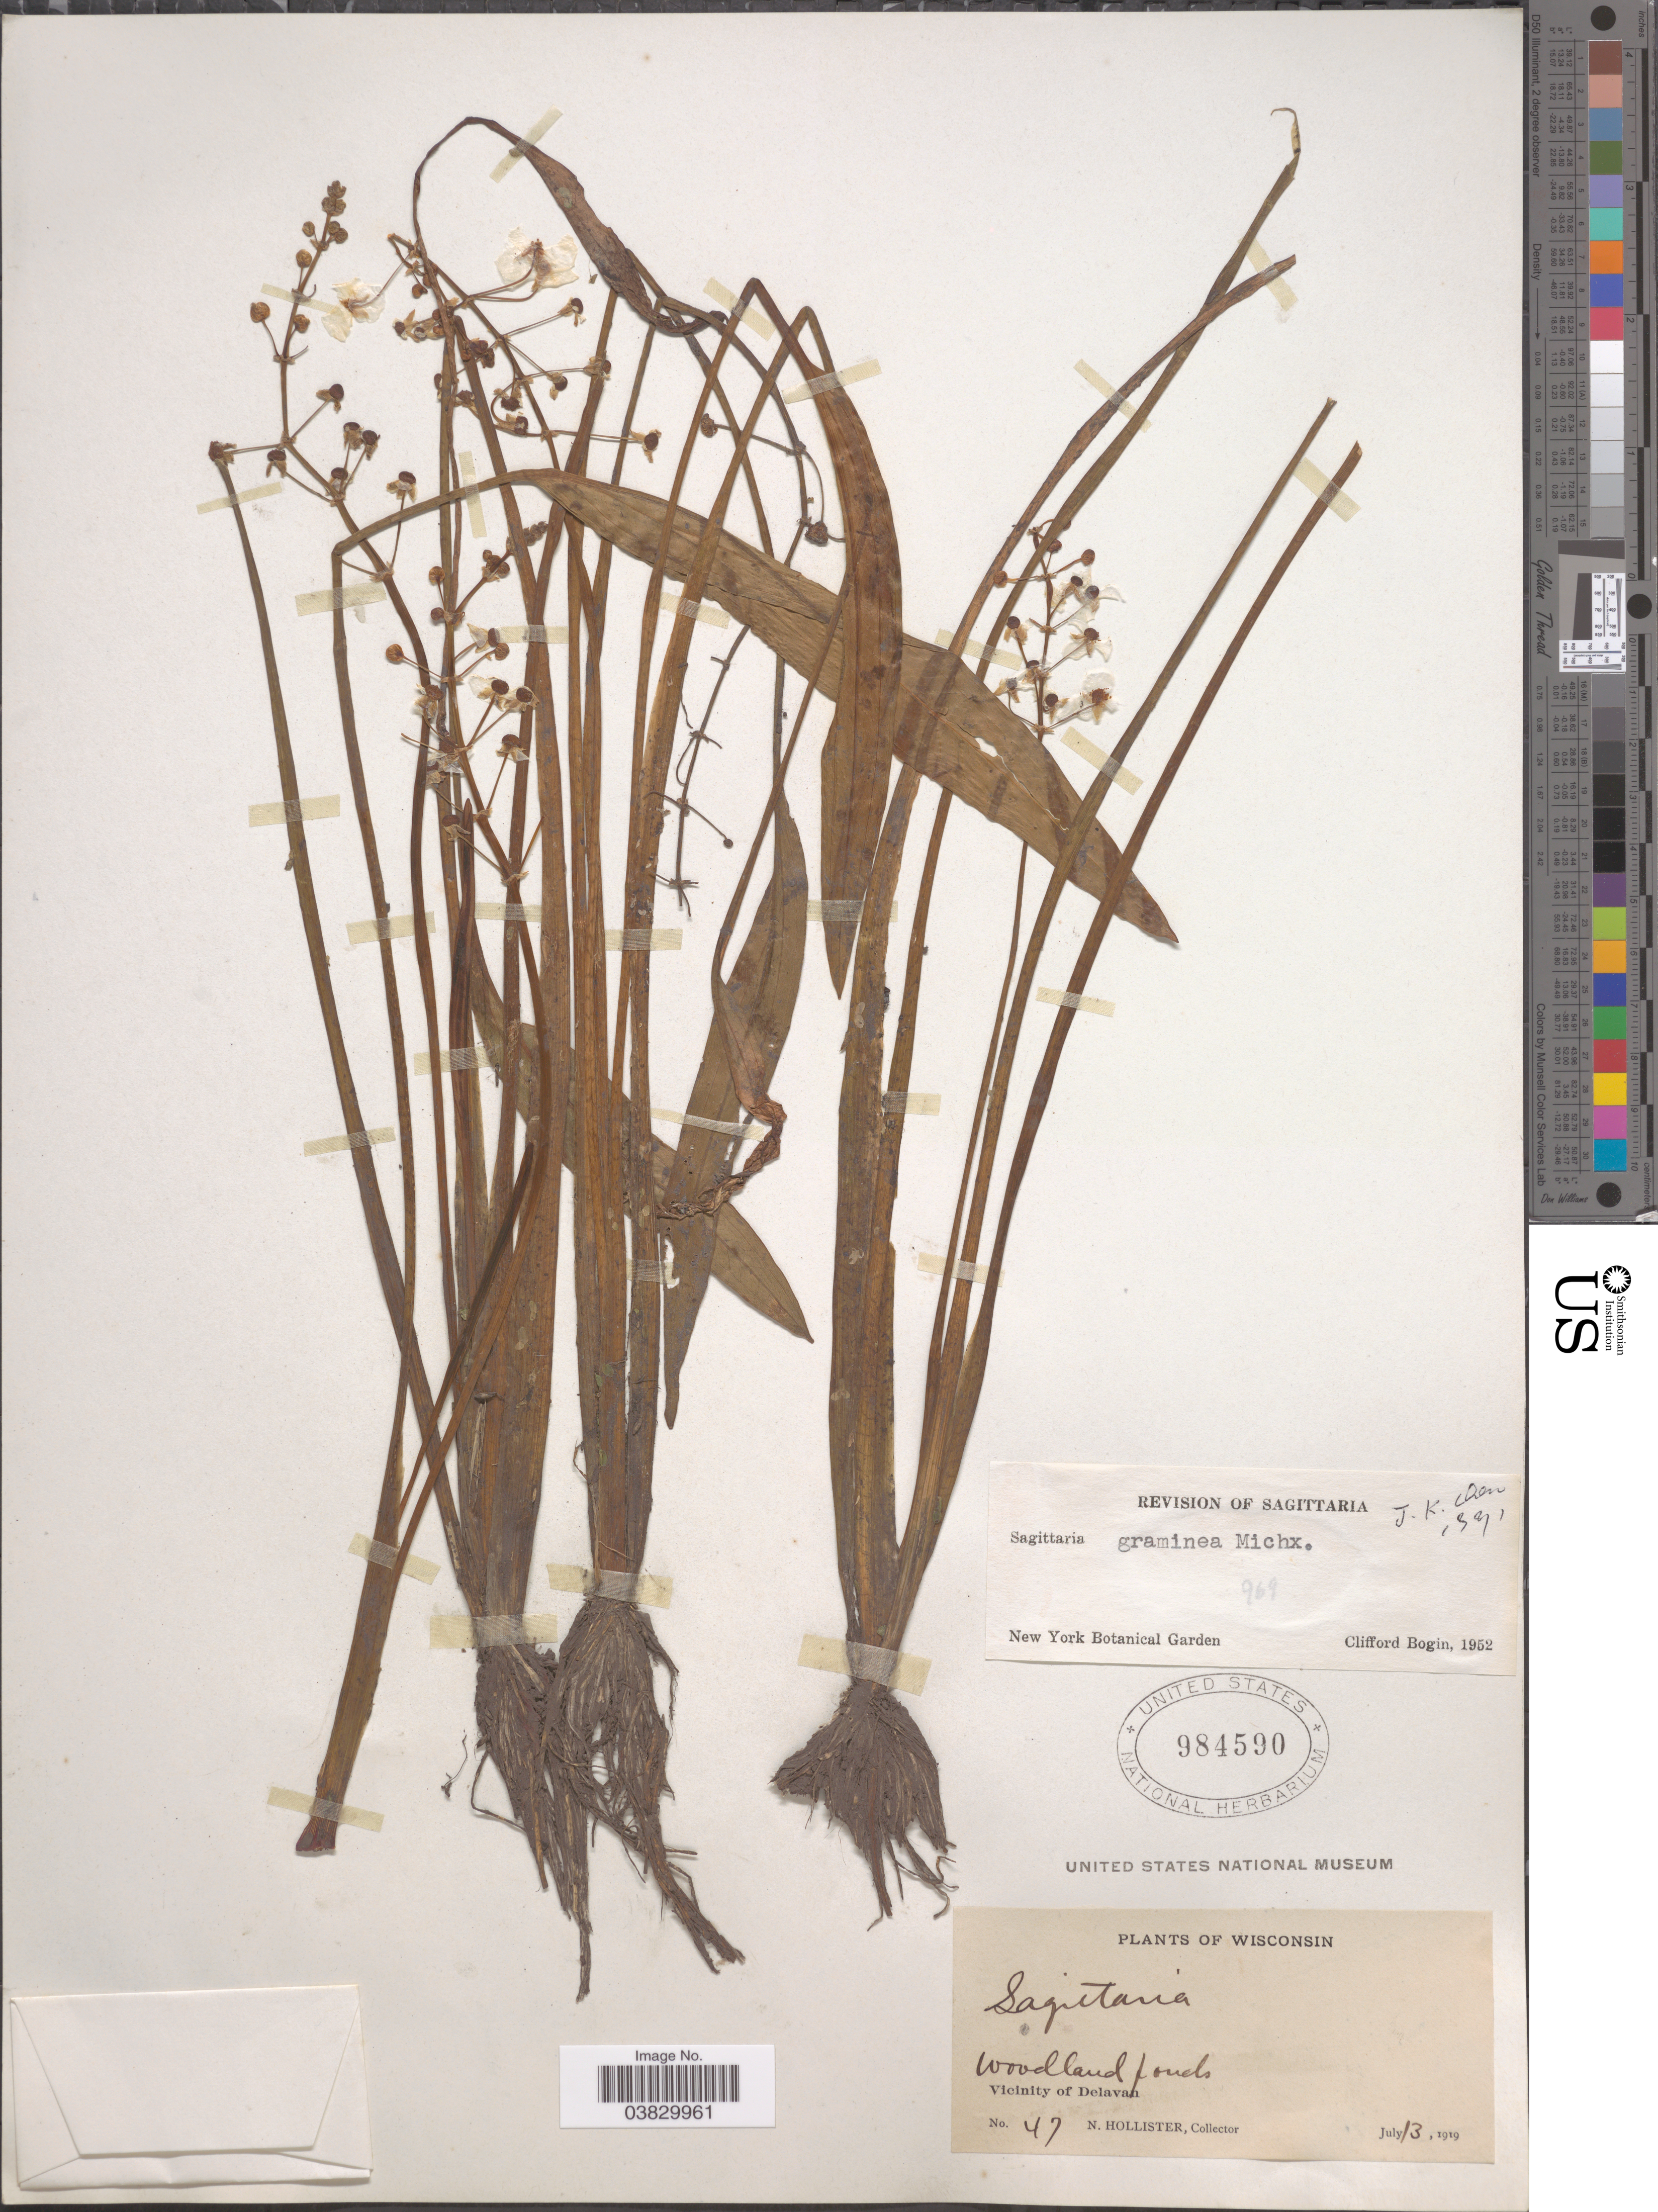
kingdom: Plantae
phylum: Tracheophyta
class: Liliopsida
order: Alismatales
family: Alismataceae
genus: Sagittaria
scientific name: Sagittaria graminea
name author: Michx.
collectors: N. Hollister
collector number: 47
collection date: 1919-07-13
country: United States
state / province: Wisconsin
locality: Vicinity of Delavan.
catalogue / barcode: US 984590